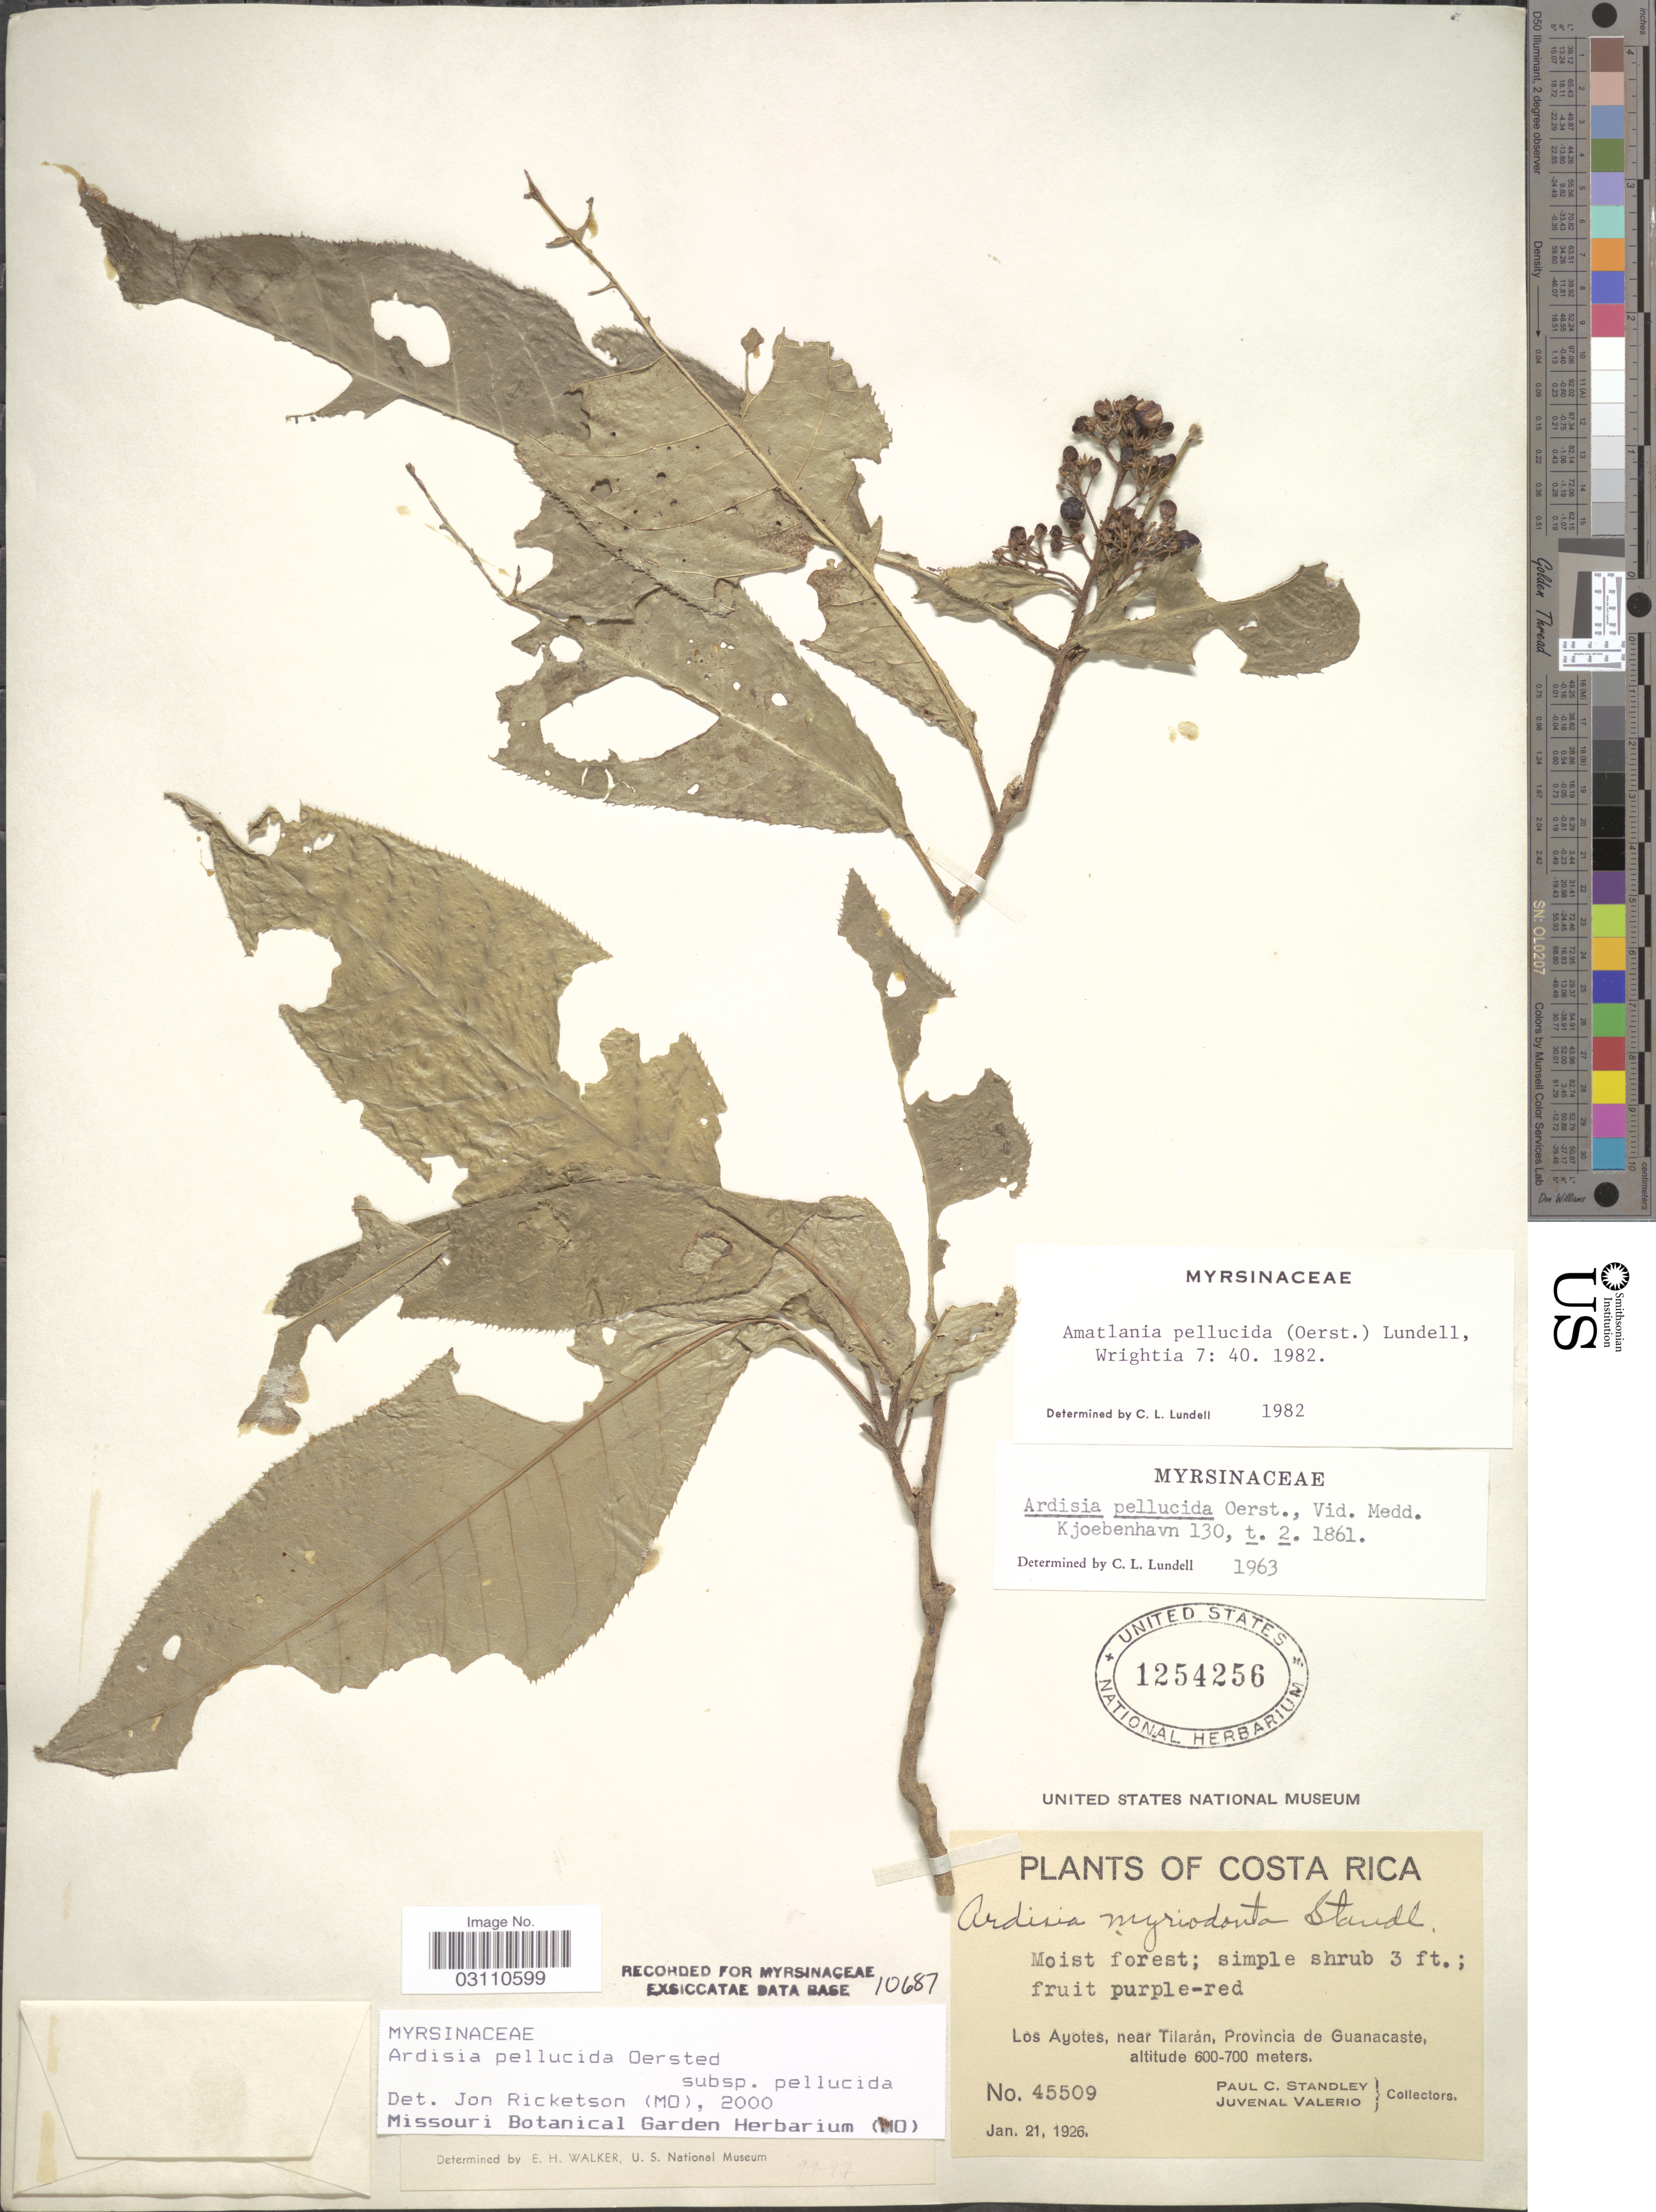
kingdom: Plantae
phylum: Tracheophyta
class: Magnoliopsida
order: Ericales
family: Primulaceae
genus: Ardisia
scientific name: Ardisia pellucida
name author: Oerst.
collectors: P. C. Standley & J. Valerio R.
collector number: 45509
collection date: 1926-01-21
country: Costa Rica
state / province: Guanacaste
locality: Los Ayotes, near Tilarán.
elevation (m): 600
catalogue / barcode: US 1254256